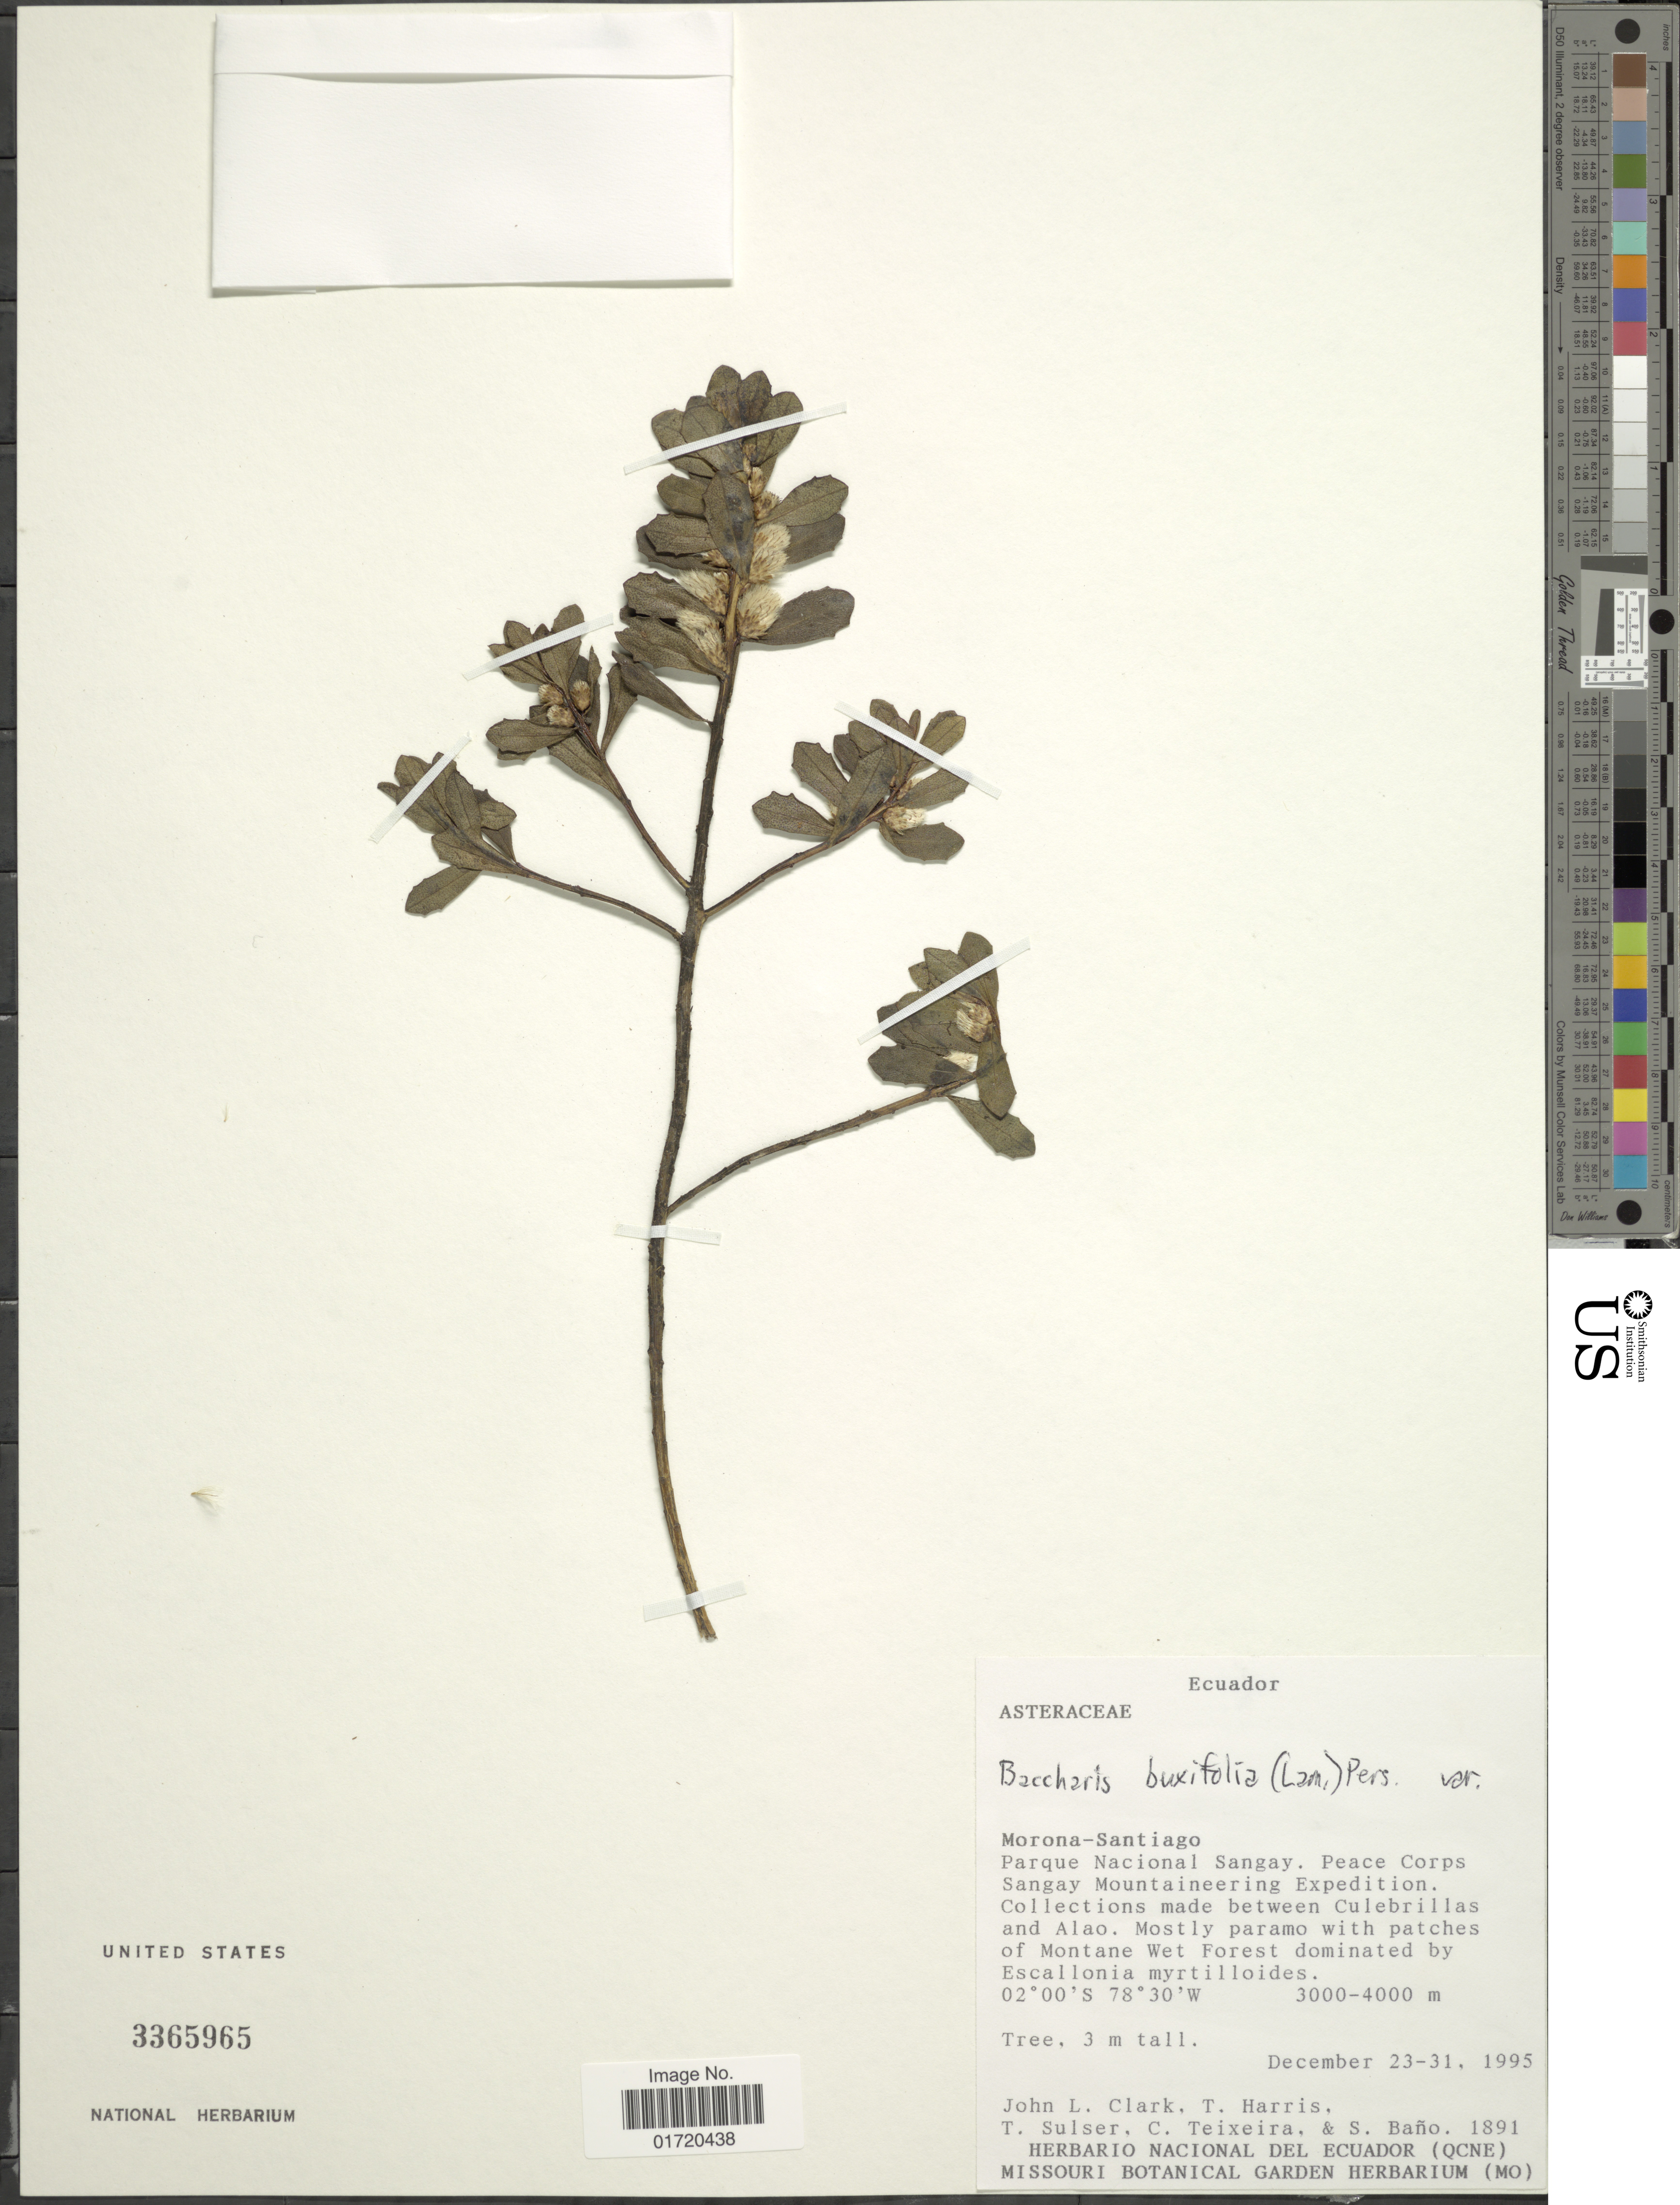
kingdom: Plantae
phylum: Tracheophyta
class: Magnoliopsida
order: Asterales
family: Asteraceae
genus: Baccharis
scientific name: Baccharis buxifolia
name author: (Lam.) Pers.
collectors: J. L. Clark, T. Harris, T. Sulser, C. Teixeira & S. Bano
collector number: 1891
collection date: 1995-12-23/1995-12-31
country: Ecuador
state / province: Morona-Santiago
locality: Parque Nacional Sangay. Peace Corps Sangay Mountaineering Expedition. Collections made between Culebrillas and Alao.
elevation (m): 3000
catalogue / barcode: US 3365965